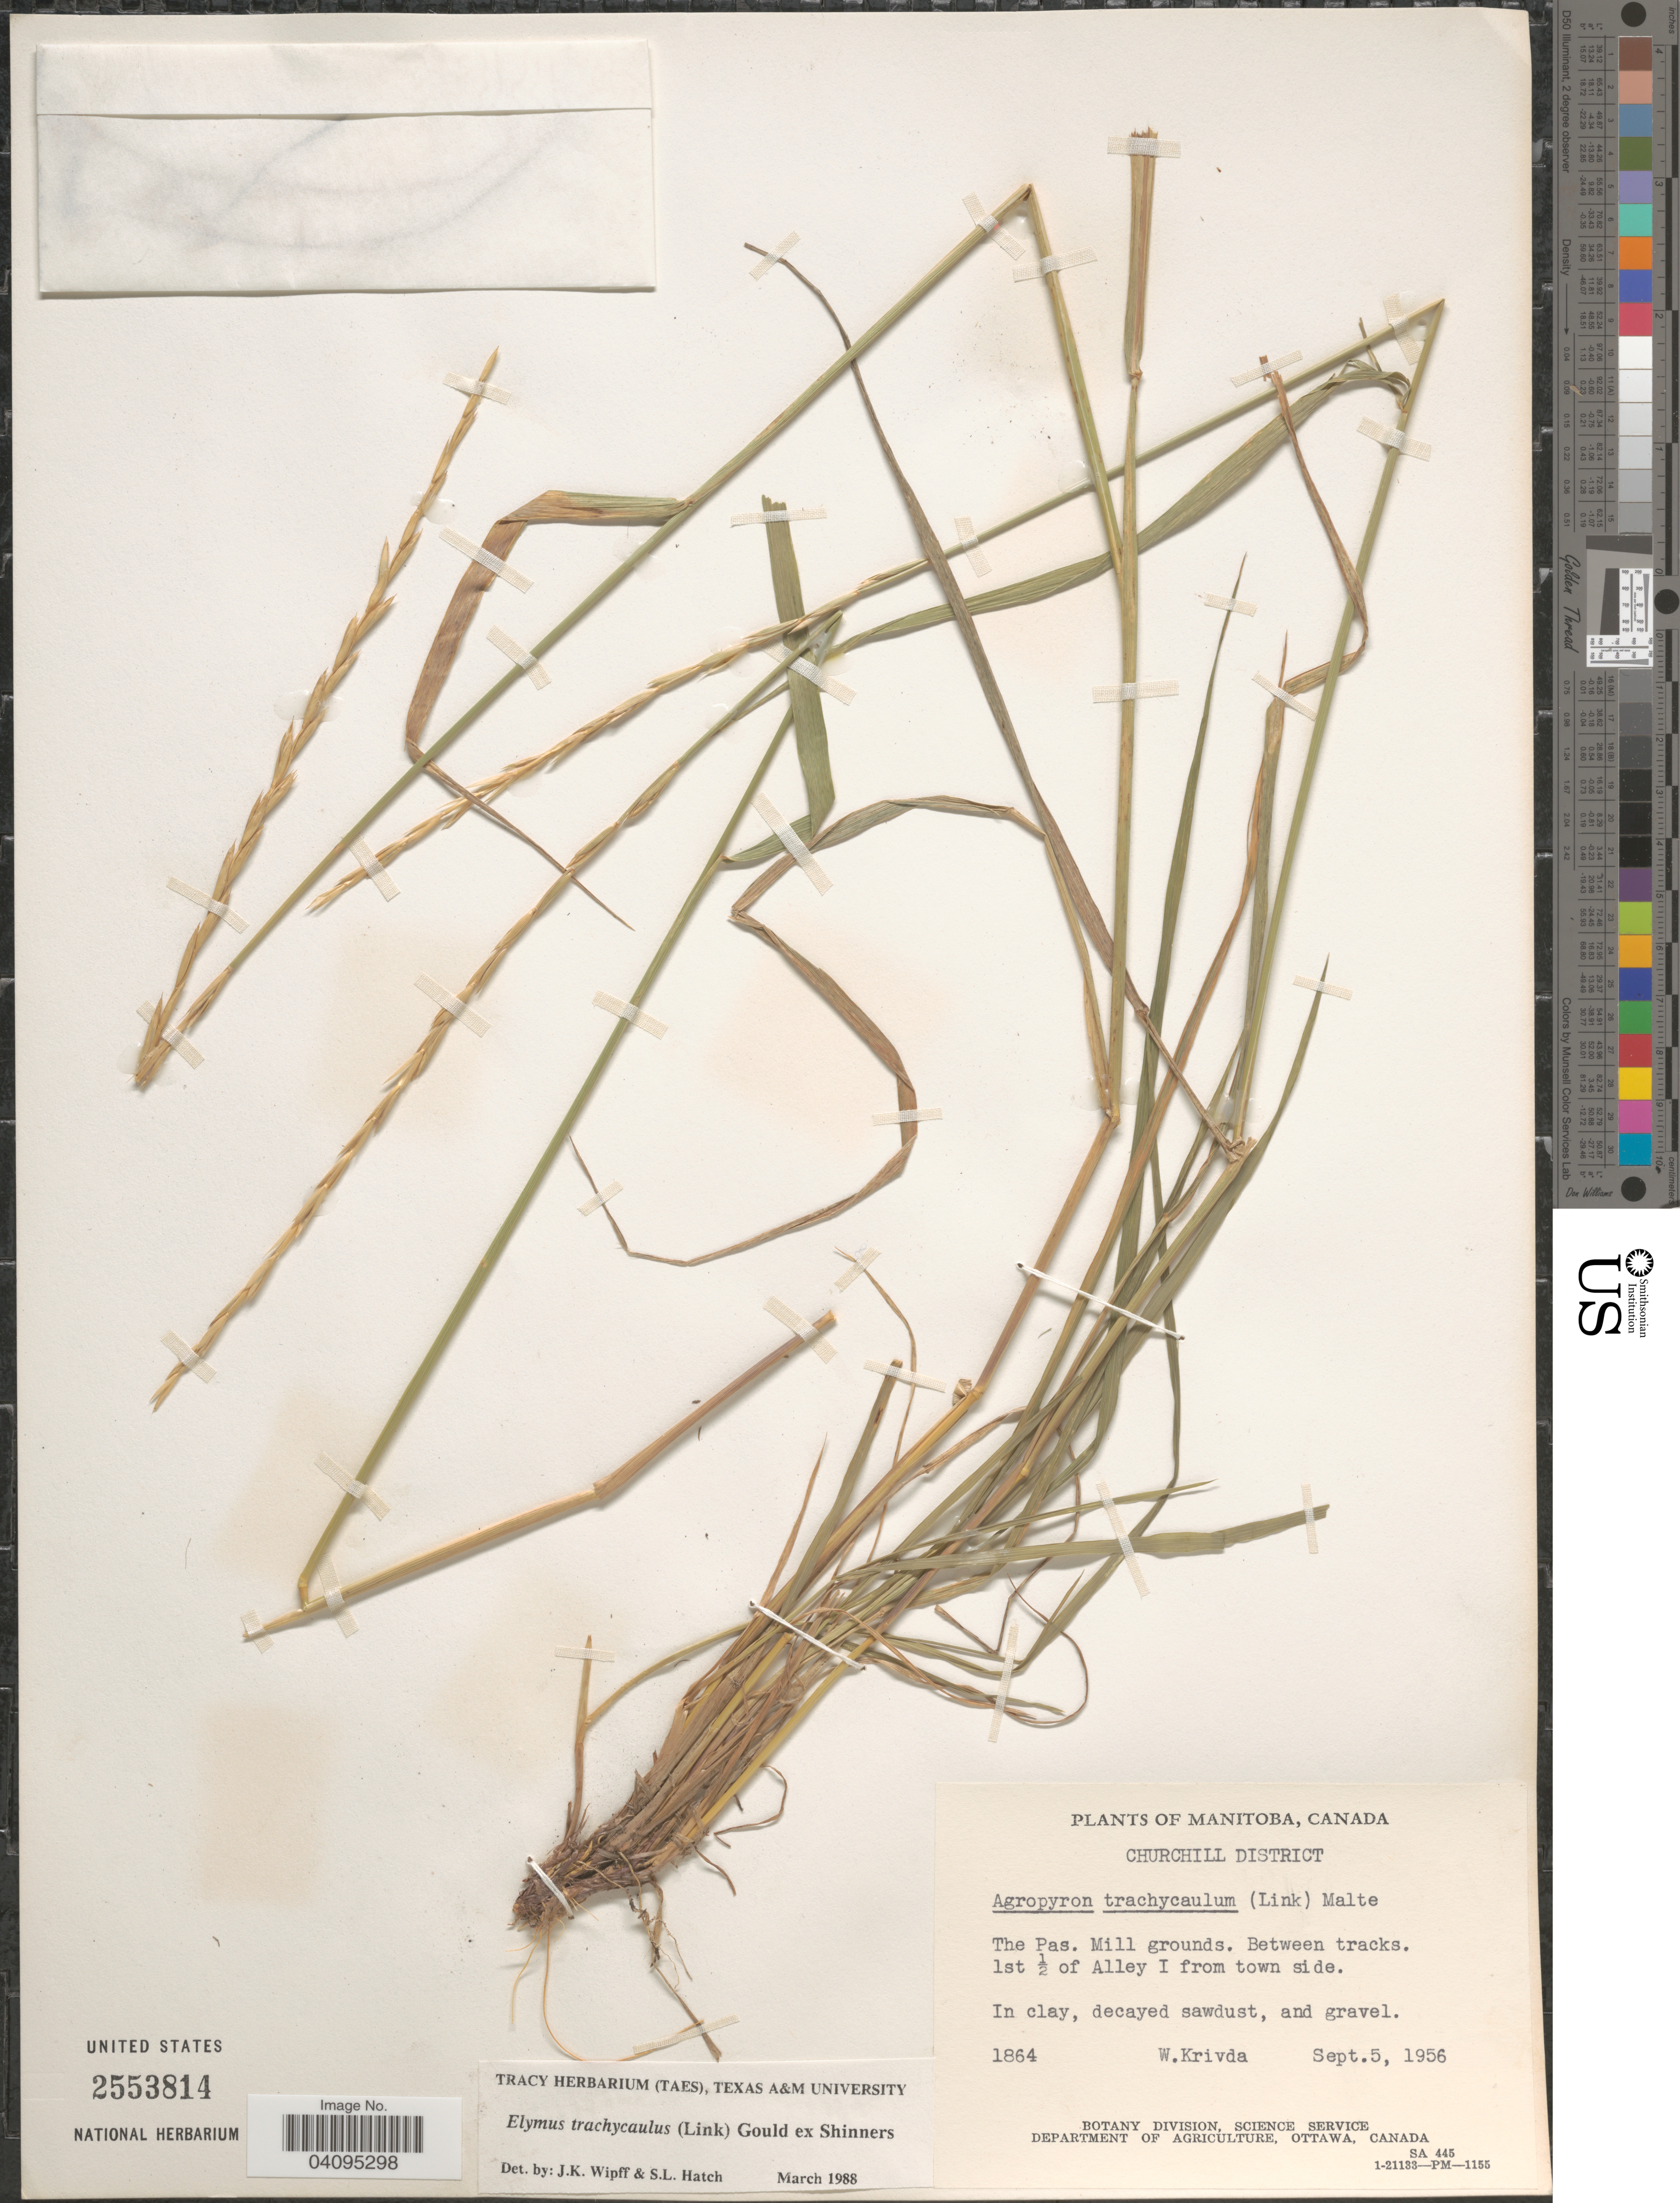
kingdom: Plantae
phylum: Tracheophyta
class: Liliopsida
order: Poales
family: Poaceae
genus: Elymus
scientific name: Elymus trachycaulus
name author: (Link) Gould ex Shinners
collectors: W. Krivda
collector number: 1864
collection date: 1956-09-05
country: Canada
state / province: Manitoba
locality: Churchill District. The Pas. Mill grounds. Between tracks. 1st ½ of Alley I from town side.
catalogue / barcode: US 2553814